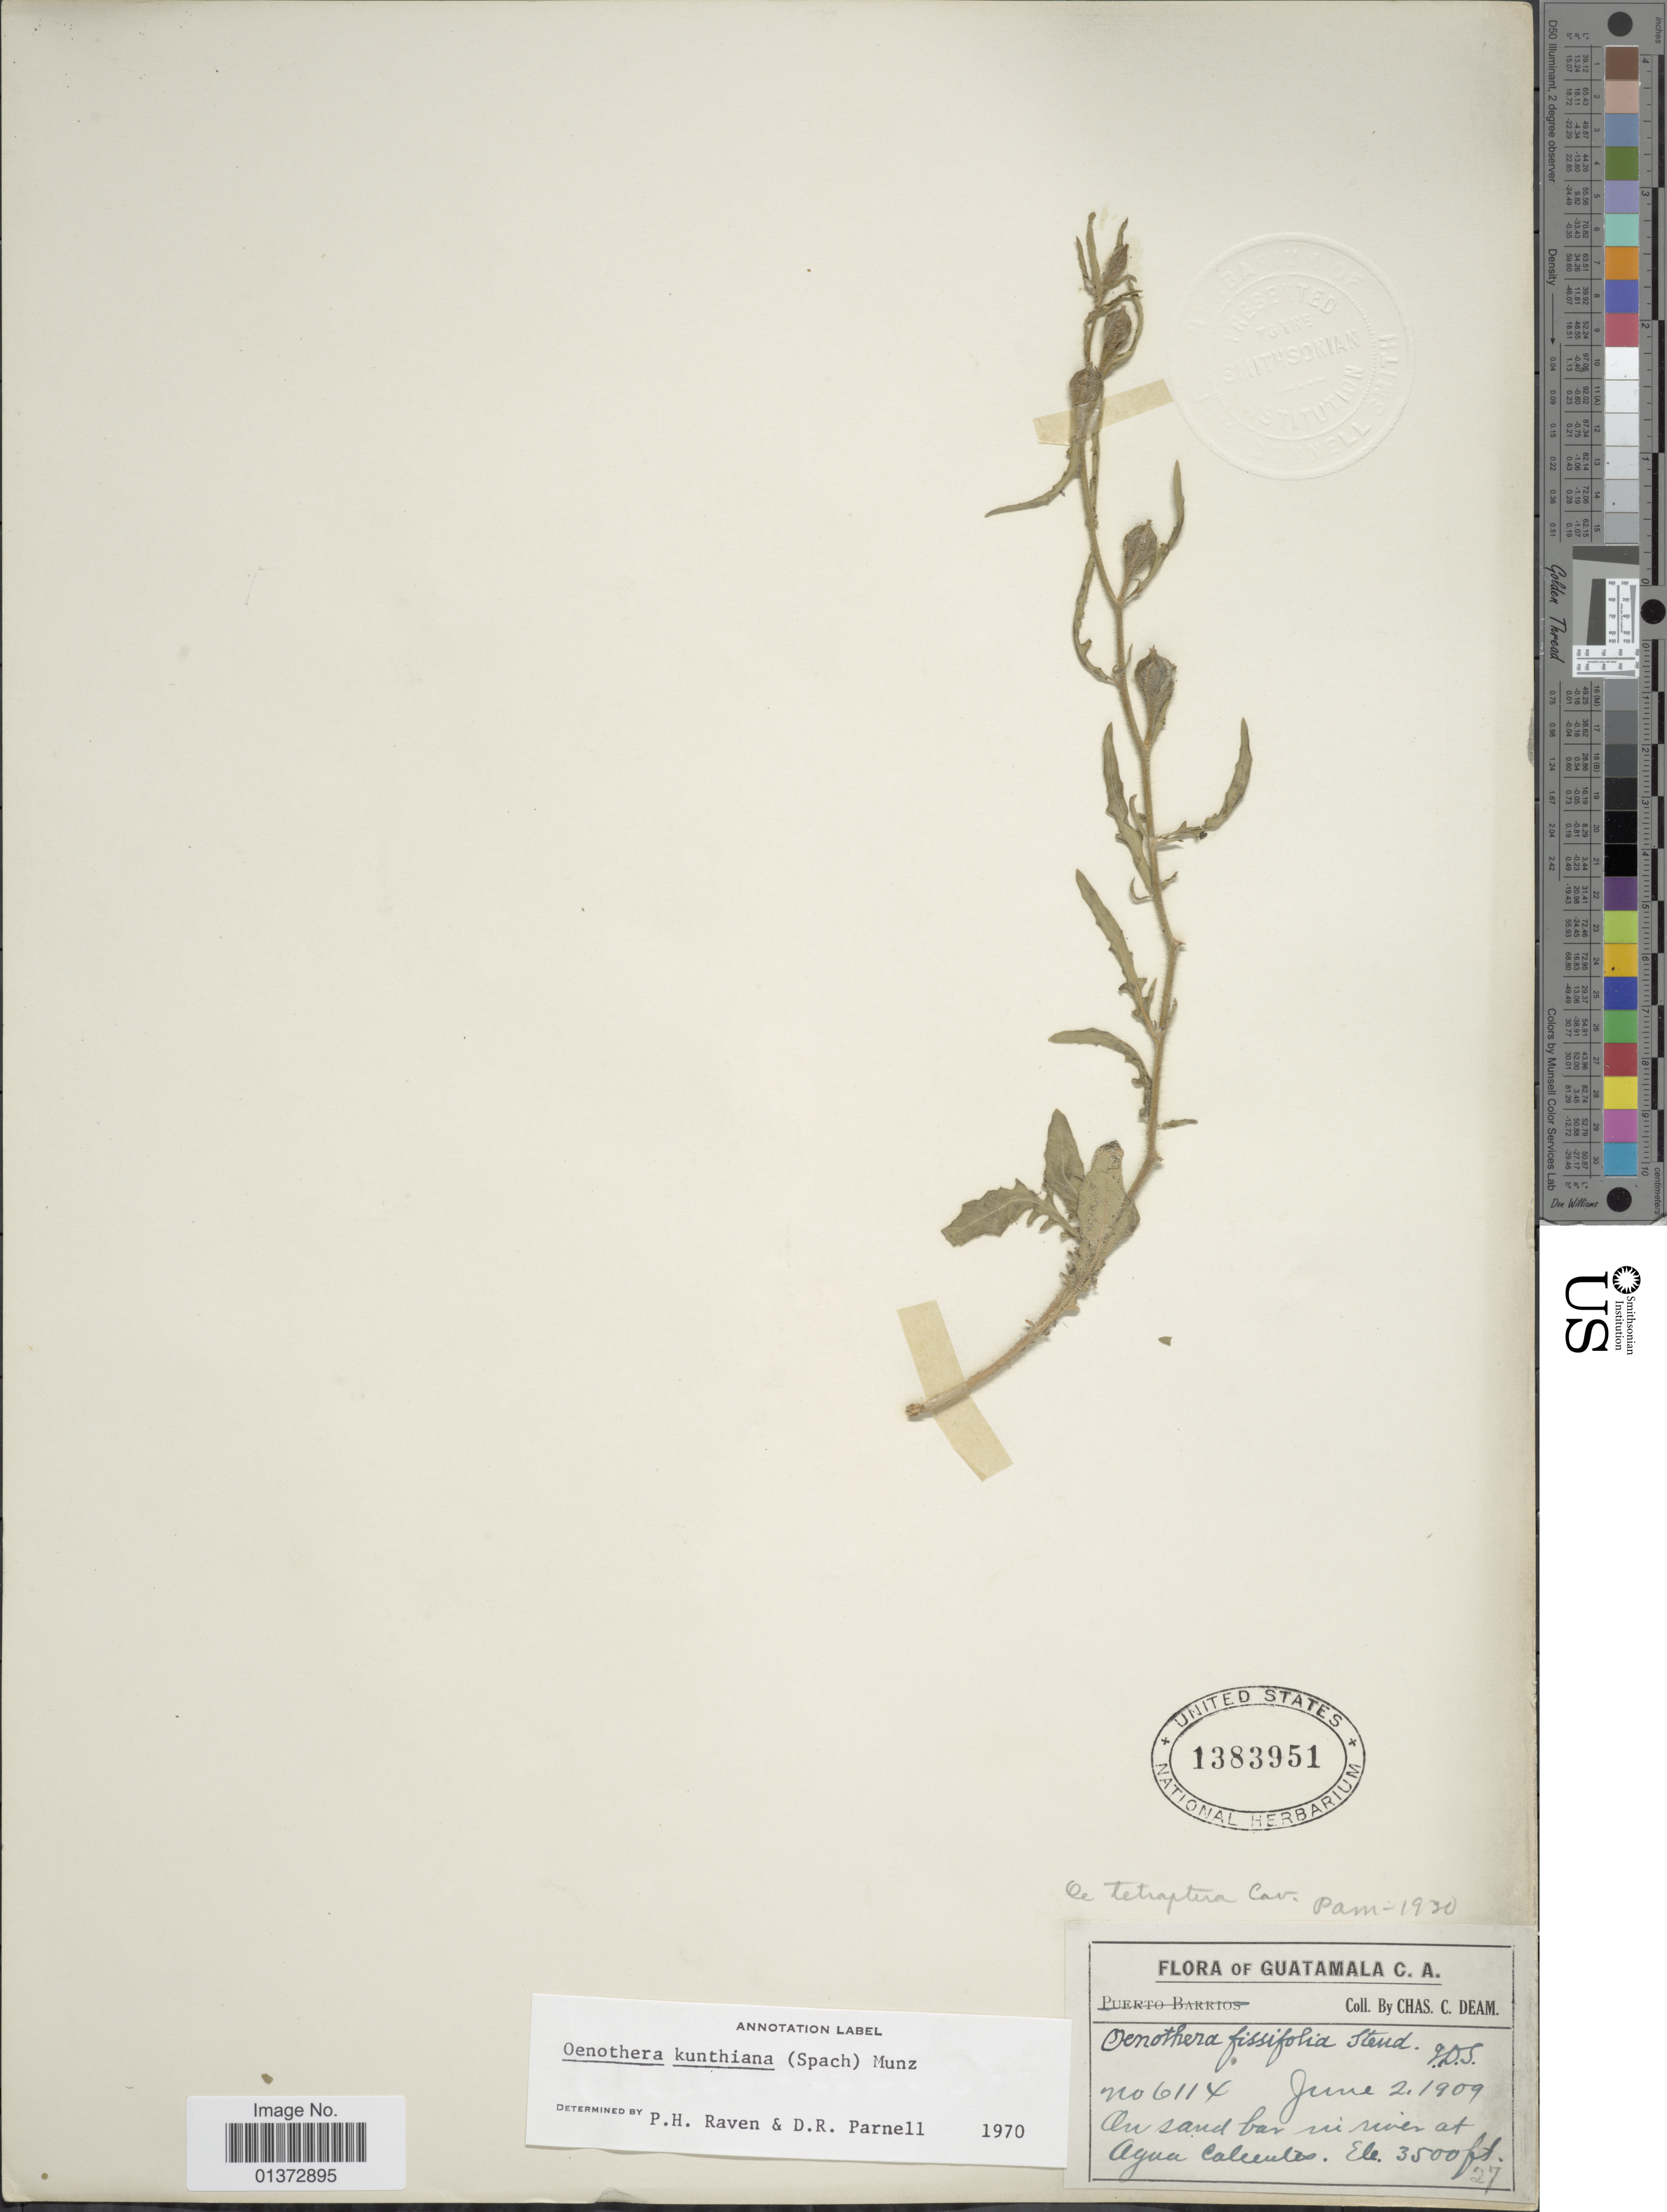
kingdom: Plantae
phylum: Tracheophyta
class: Magnoliopsida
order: Myrtales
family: Onagraceae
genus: Oenothera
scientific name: Oenothera kunthiana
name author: (Spach) Munz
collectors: C. C. Deam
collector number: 6114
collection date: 1909-06-02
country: Guatemala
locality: On sand bar in river at Agua Calientes.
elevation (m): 1067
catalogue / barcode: US 1383951